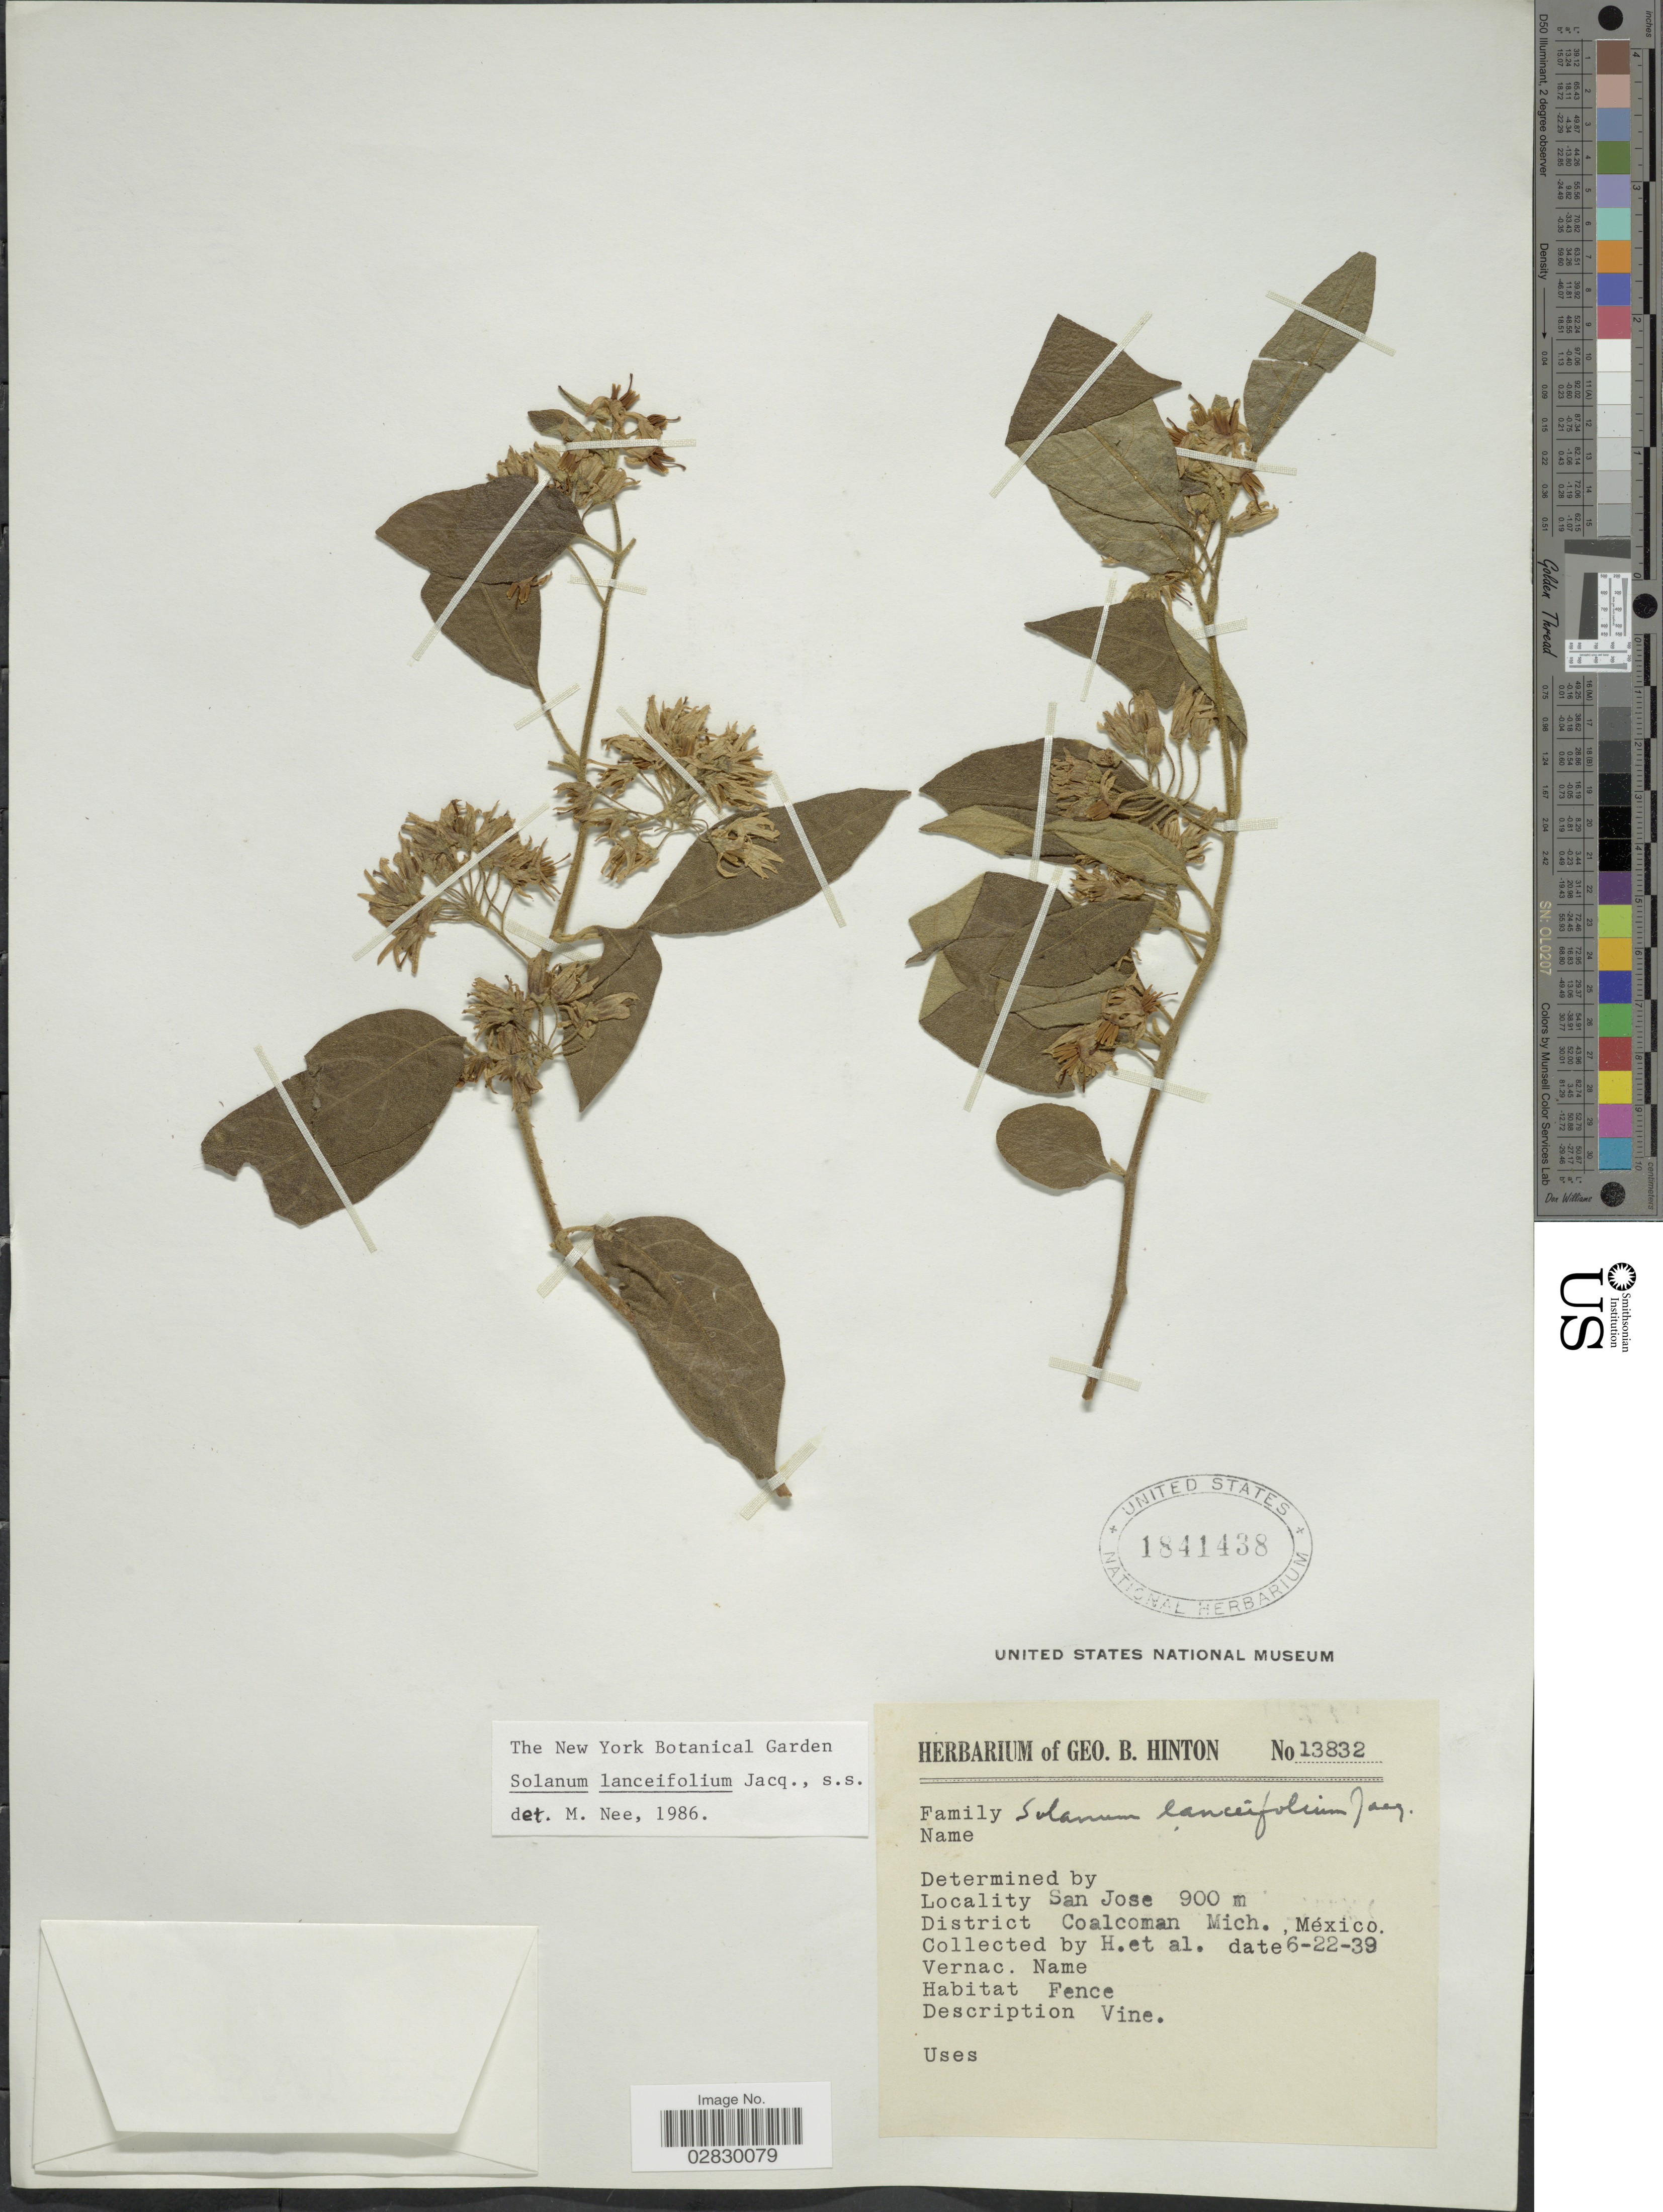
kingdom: Plantae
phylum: Tracheophyta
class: Magnoliopsida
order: Solanales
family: Solanaceae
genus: Solanum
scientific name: Solanum lanceifolium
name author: Jacq.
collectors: G. B. Hinton & et al.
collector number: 13832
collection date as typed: Transcribed d/m/y: 22/6/39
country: Mexico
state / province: Michoacán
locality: San Jose, District Coalcoman.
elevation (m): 900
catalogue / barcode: US 1841438